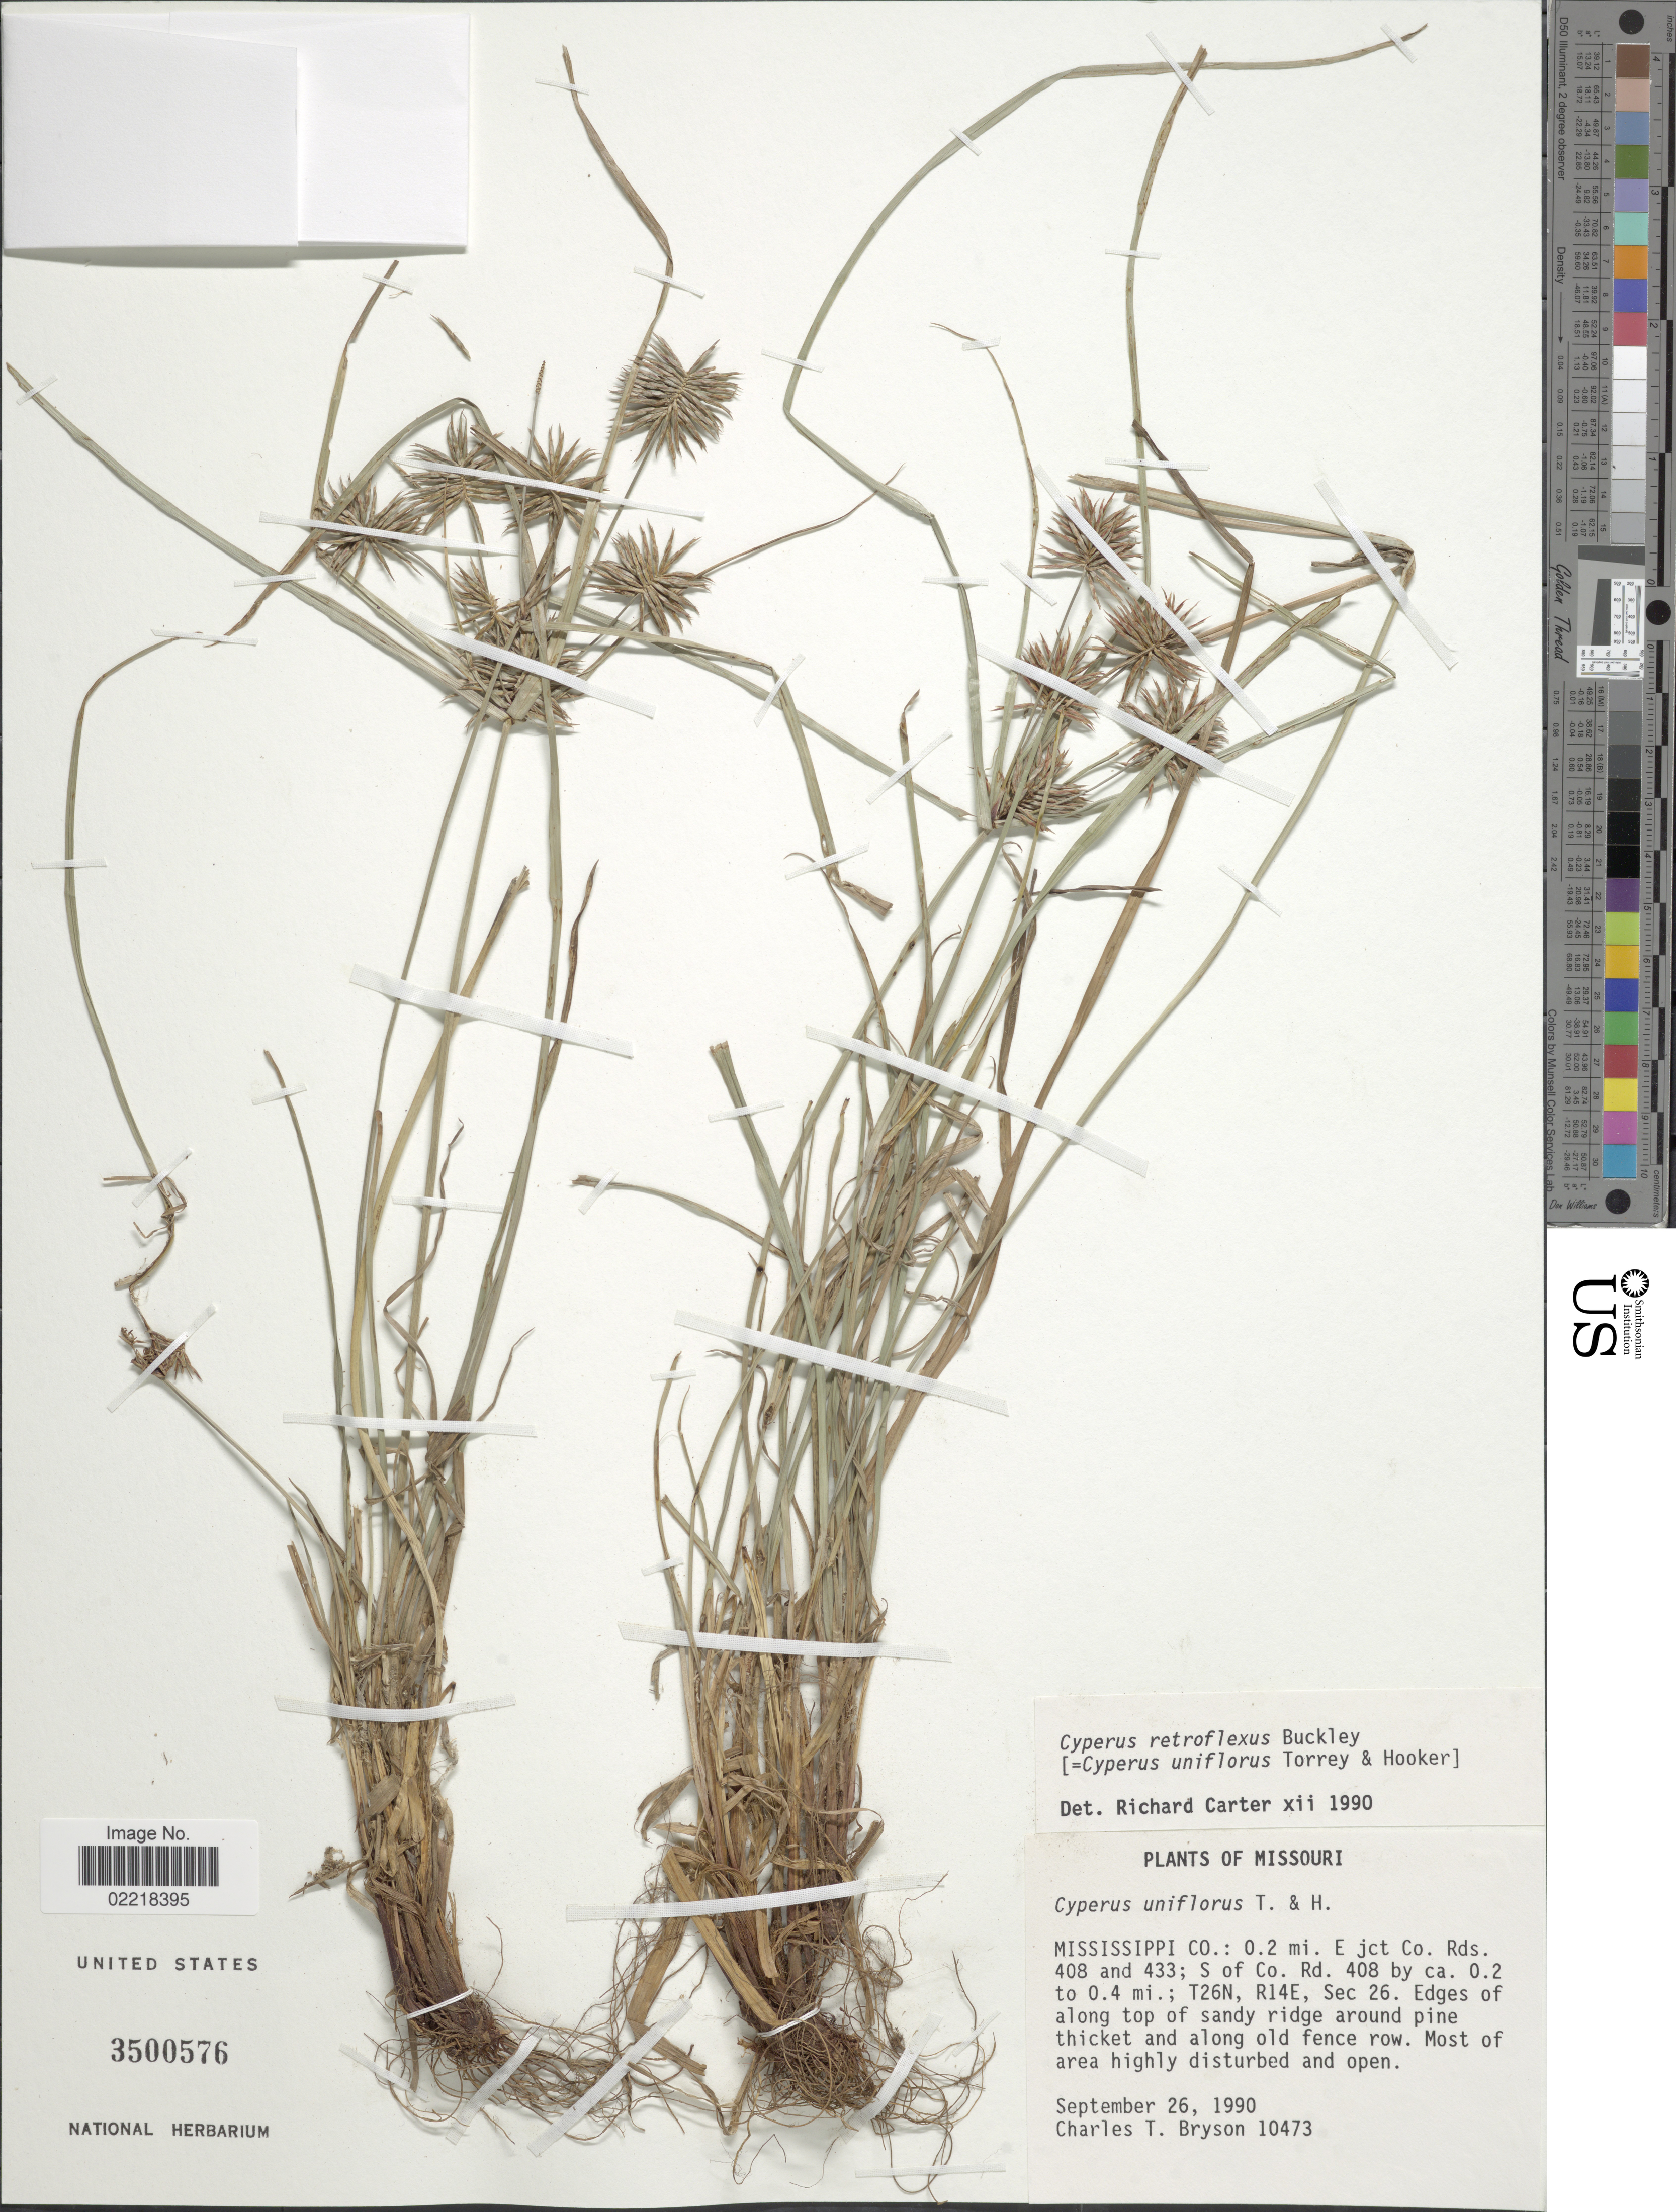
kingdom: Plantae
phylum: Tracheophyta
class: Liliopsida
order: Poales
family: Cyperaceae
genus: Cyperus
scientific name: Cyperus retroflexus var. retroflexus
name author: Buckley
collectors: C. Bryson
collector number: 10473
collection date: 1990-09-26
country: United States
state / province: Missouri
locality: Mississippi Co, 0.2 mi E jct Co Rds 408 and 433, S of Co Rd 408 by ca 0.2 to 0.4 mi, T26N, R14E, Sec 26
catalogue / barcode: US 3500576